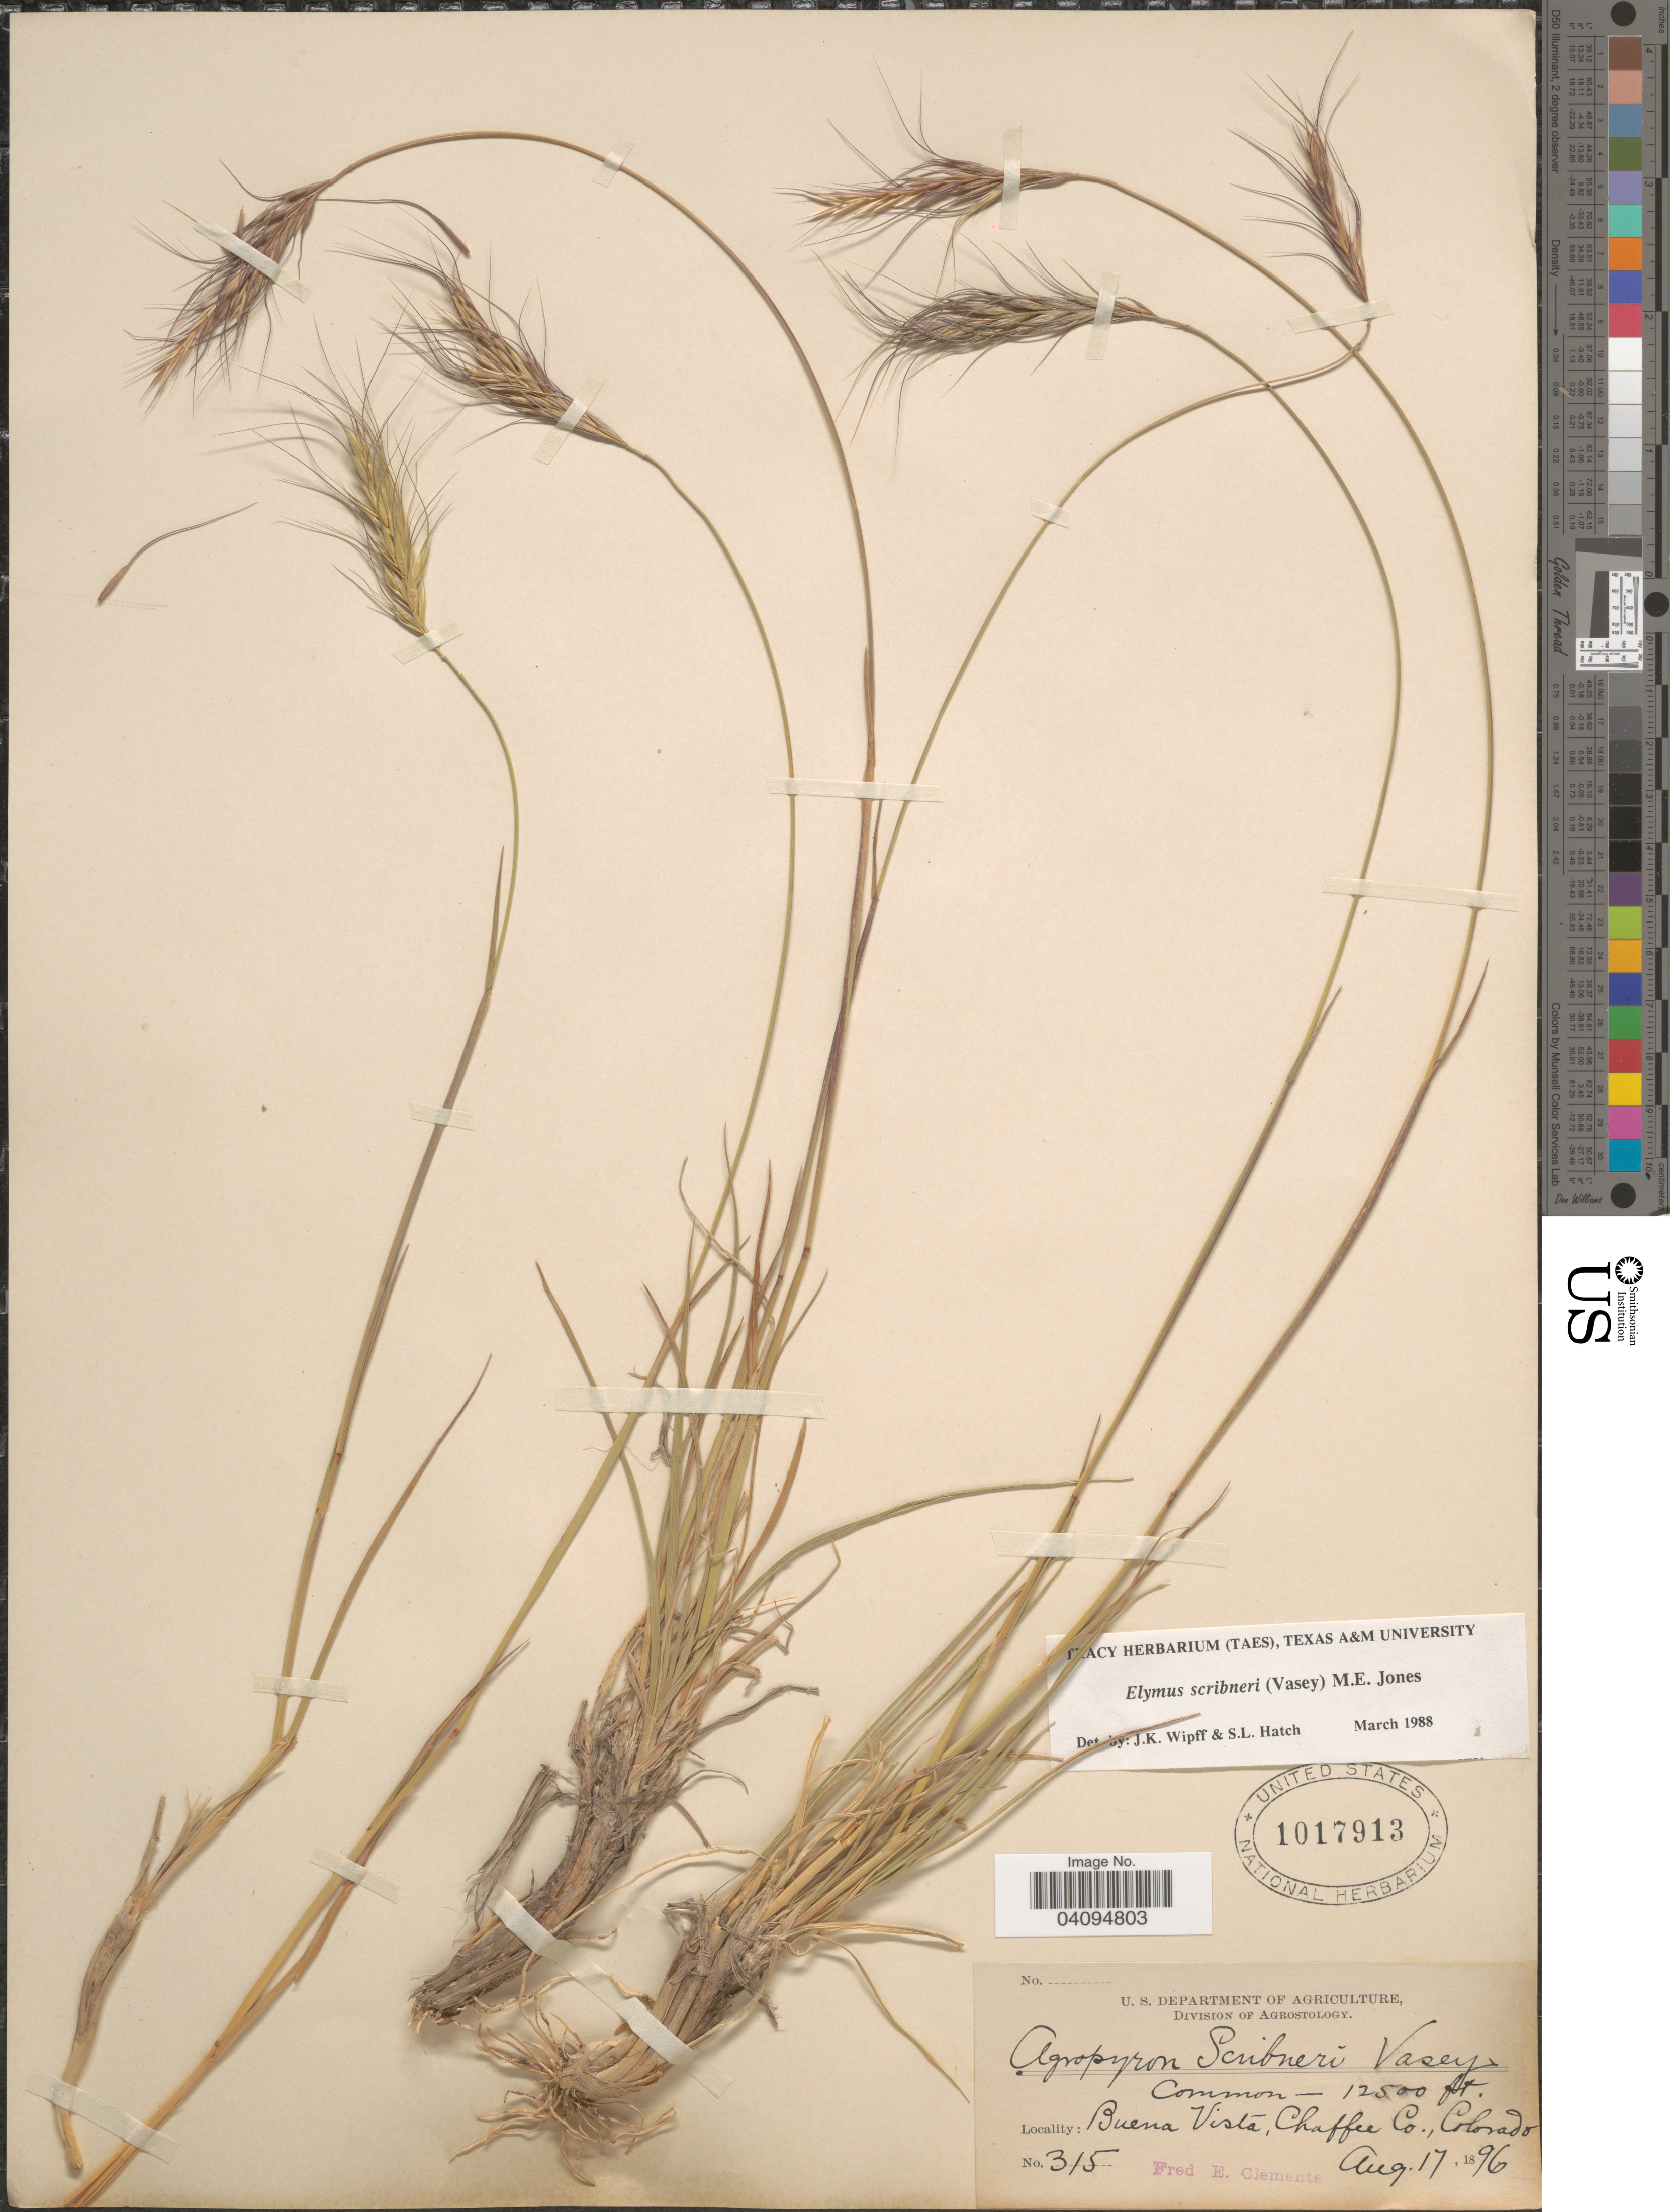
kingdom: Plantae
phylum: Tracheophyta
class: Liliopsida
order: Poales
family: Poaceae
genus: Elymus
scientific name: Elymus scribneri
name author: (Vasey) M.E. Jones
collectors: F. E. Clements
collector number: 315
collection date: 1896-08-17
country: United States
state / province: Colorado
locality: Buena Vista, Chaffee Co.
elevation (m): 3810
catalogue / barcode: US 1017913